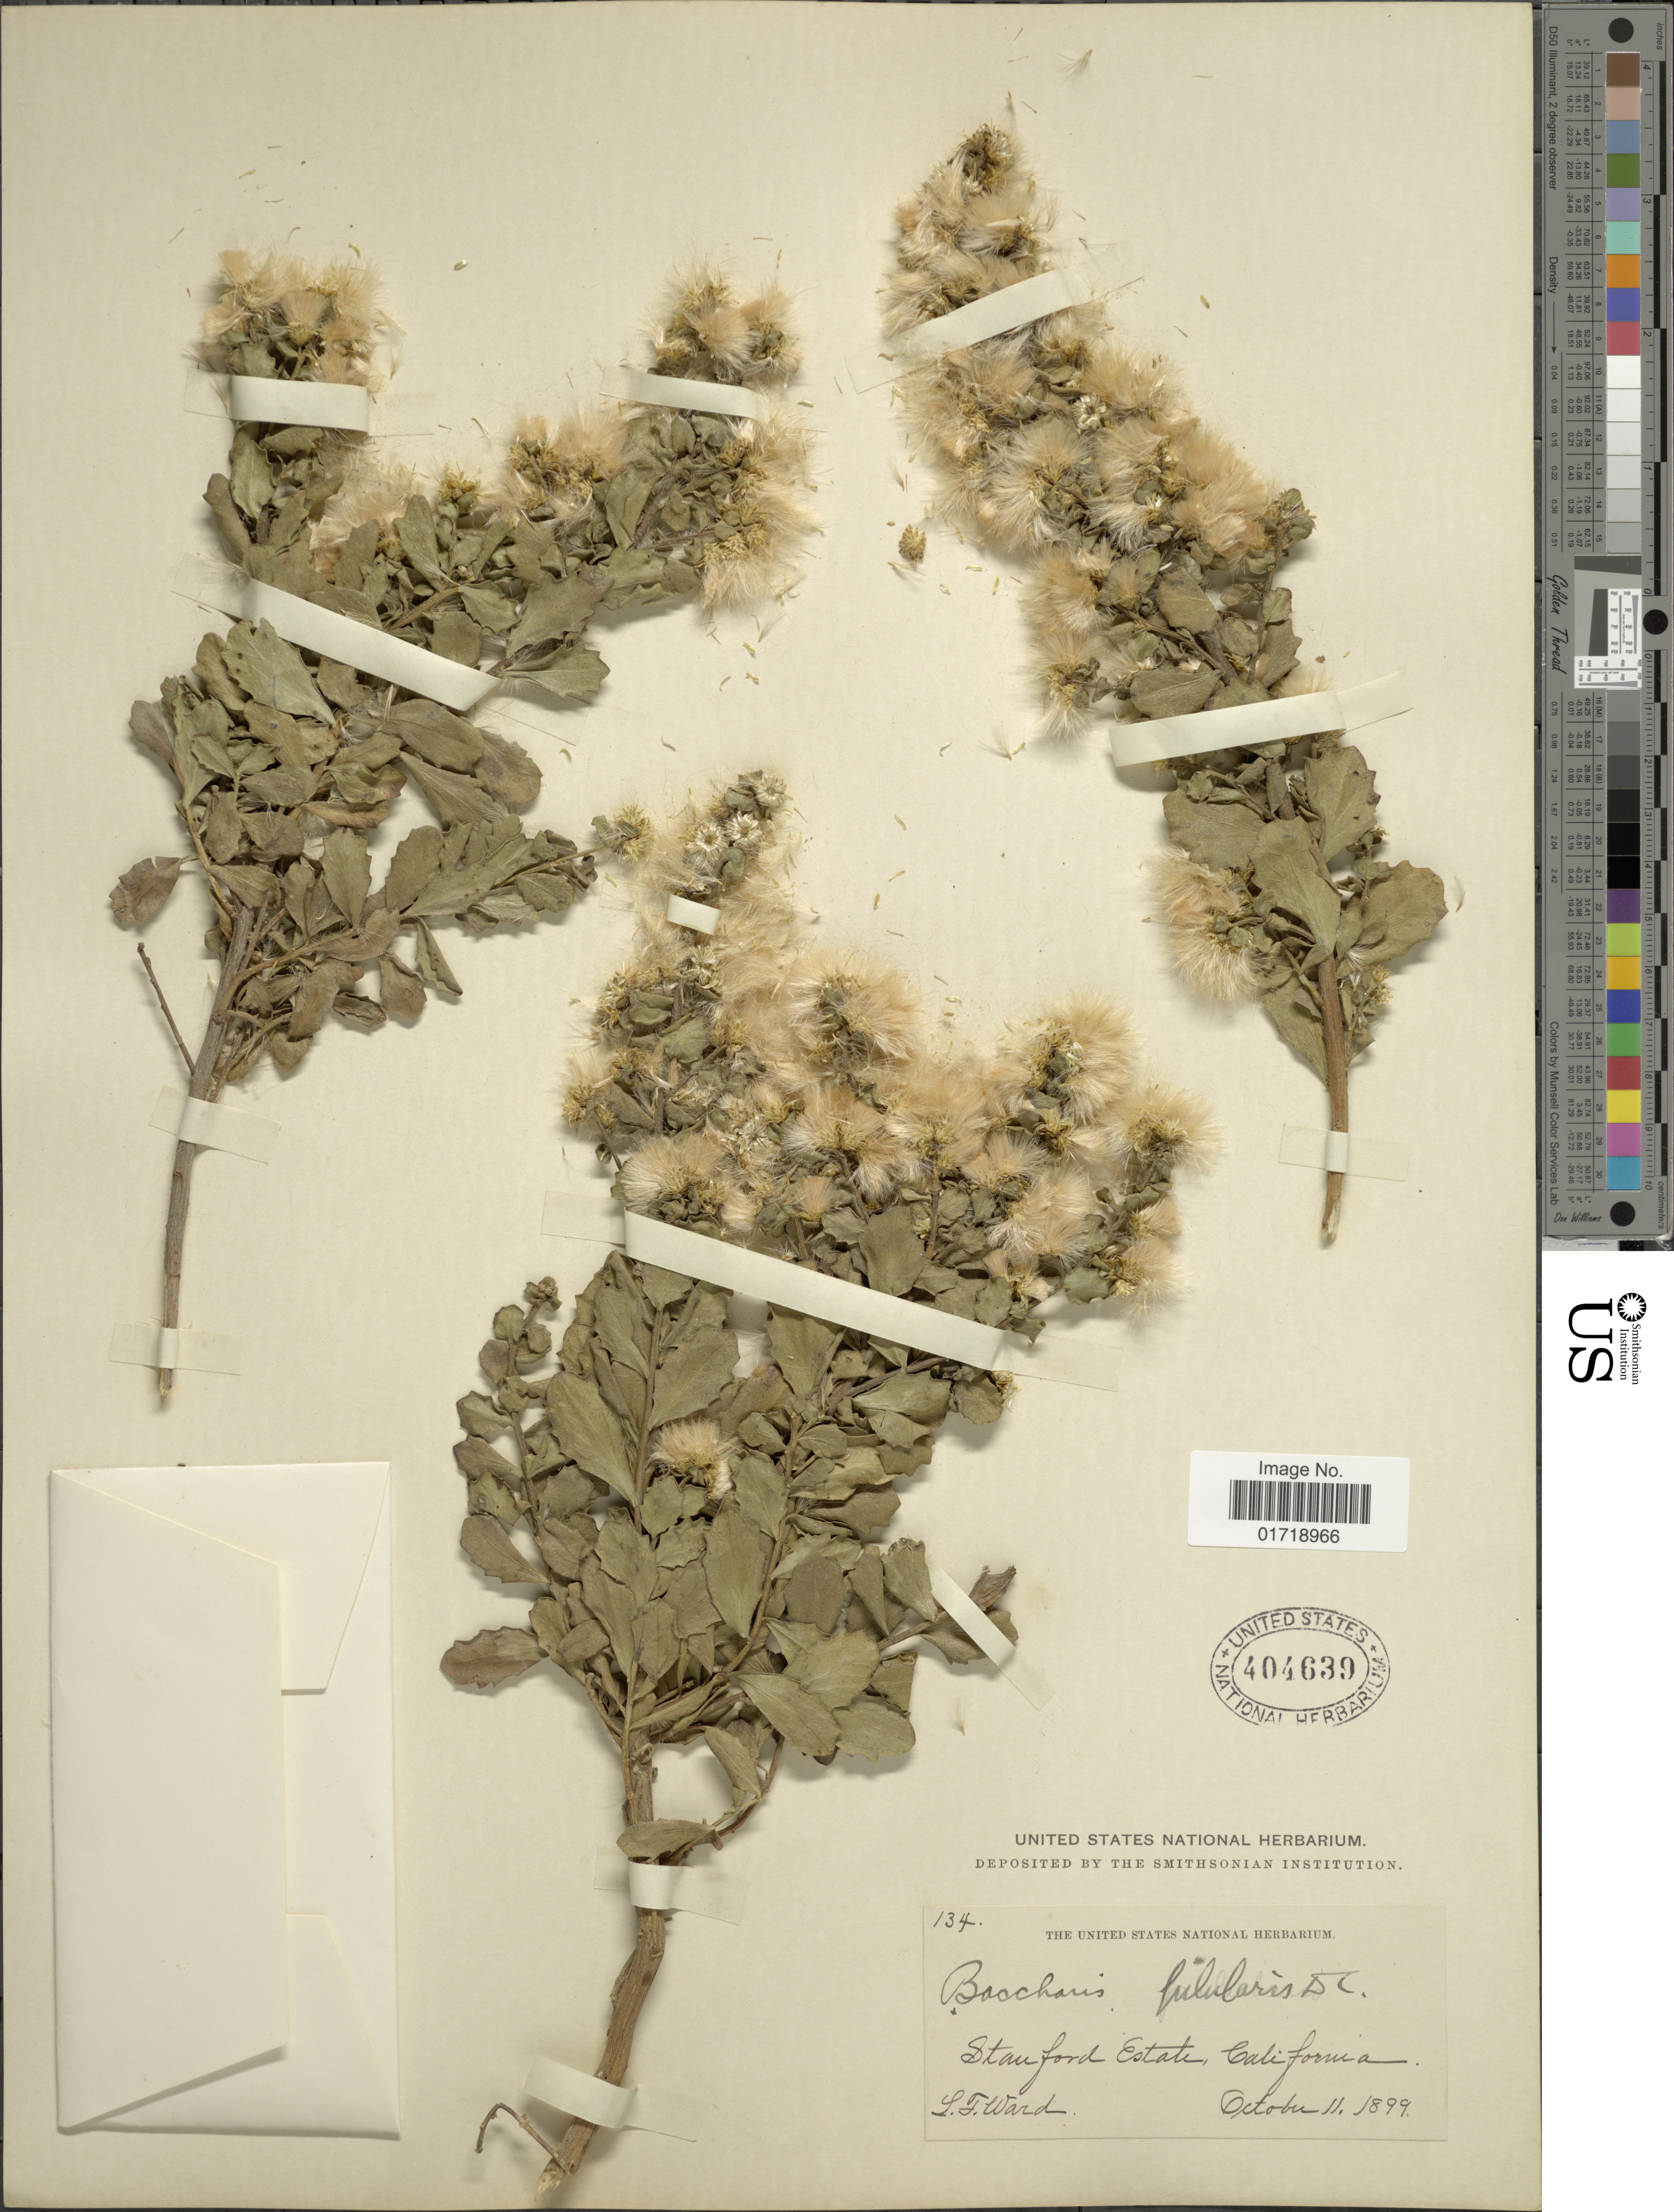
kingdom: Plantae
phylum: Tracheophyta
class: Magnoliopsida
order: Asterales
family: Asteraceae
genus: Baccharis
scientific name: Baccharis pilularis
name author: DC.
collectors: L. Ward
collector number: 134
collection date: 1899-10-11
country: United States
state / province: California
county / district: Santa Clara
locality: Stanford Estate, California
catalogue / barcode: US 404639